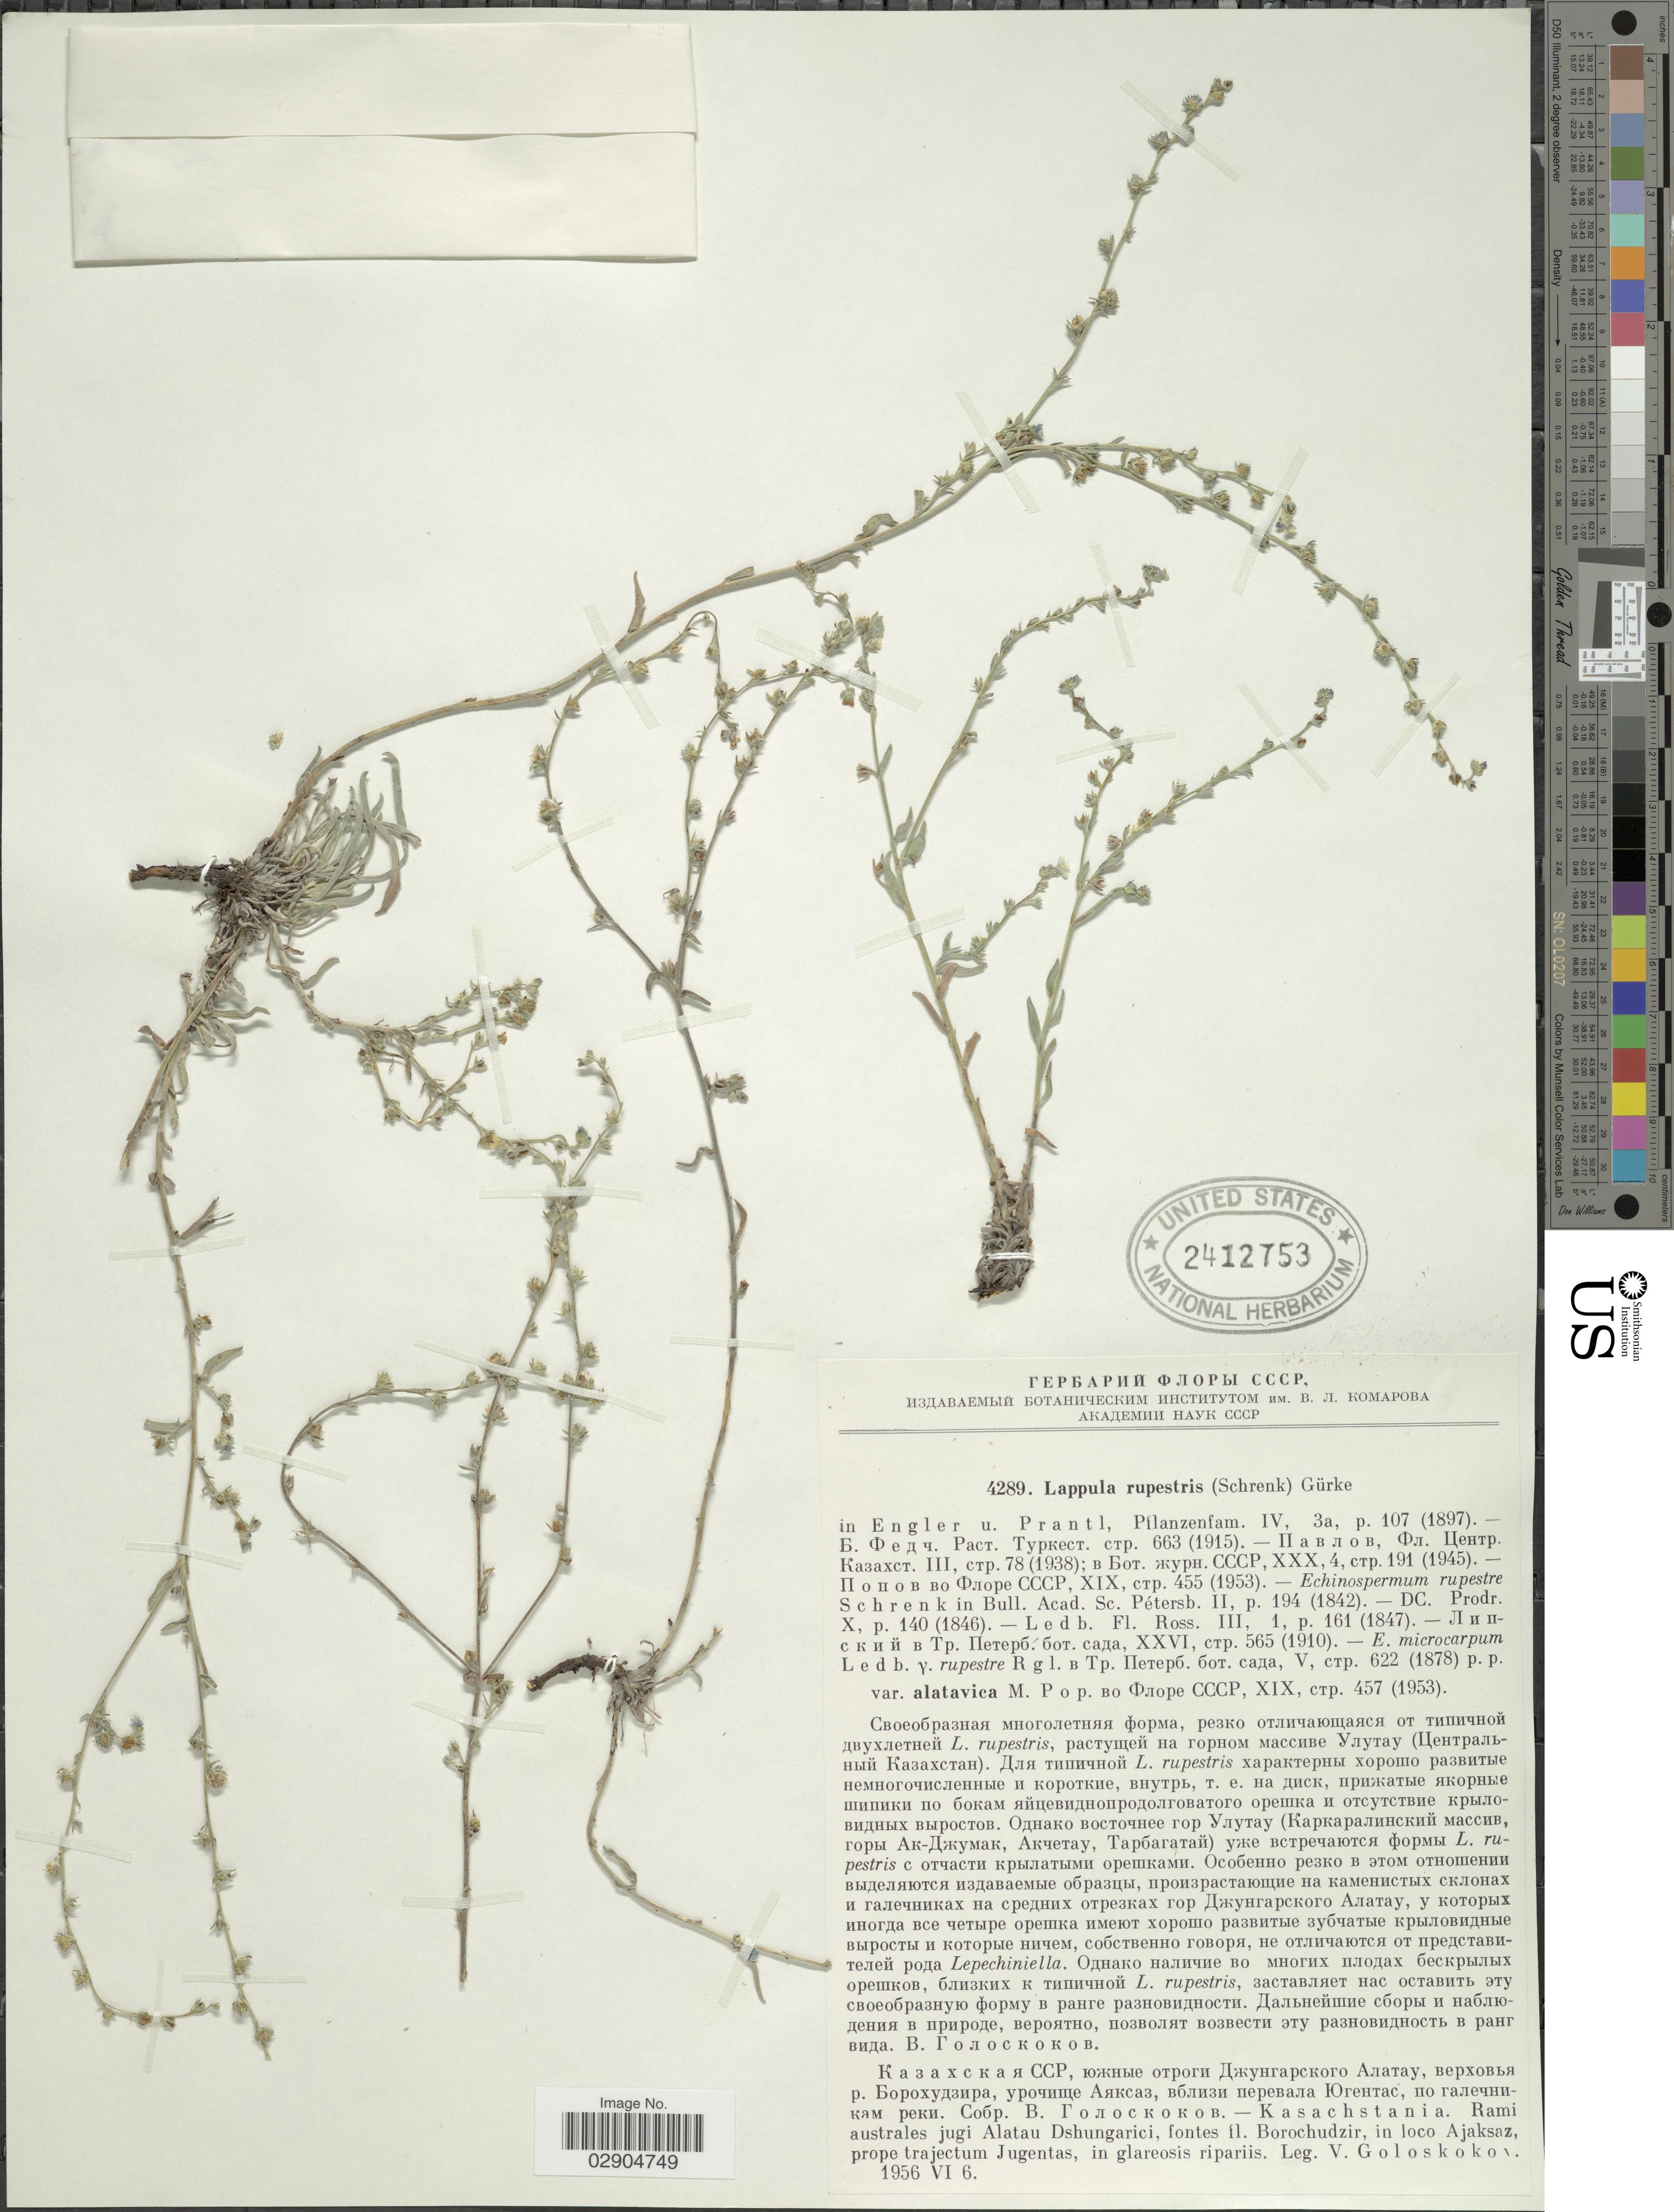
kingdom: Plantae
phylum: Tracheophyta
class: Magnoliopsida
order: Boraginales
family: Boraginaceae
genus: Lappula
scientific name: Lappula polymorphum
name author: (Schrenk) Gürke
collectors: V. P. Goloskokov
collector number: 4289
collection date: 1956-06-06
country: Kazakhstan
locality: Kasachstania, Rami australes jugi Alatau Dshungarici, fontes fl. Borochudzir, in loco Ajaksaz, prope trajectum Jugentas, in glareosis ripariis.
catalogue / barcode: US 2412753